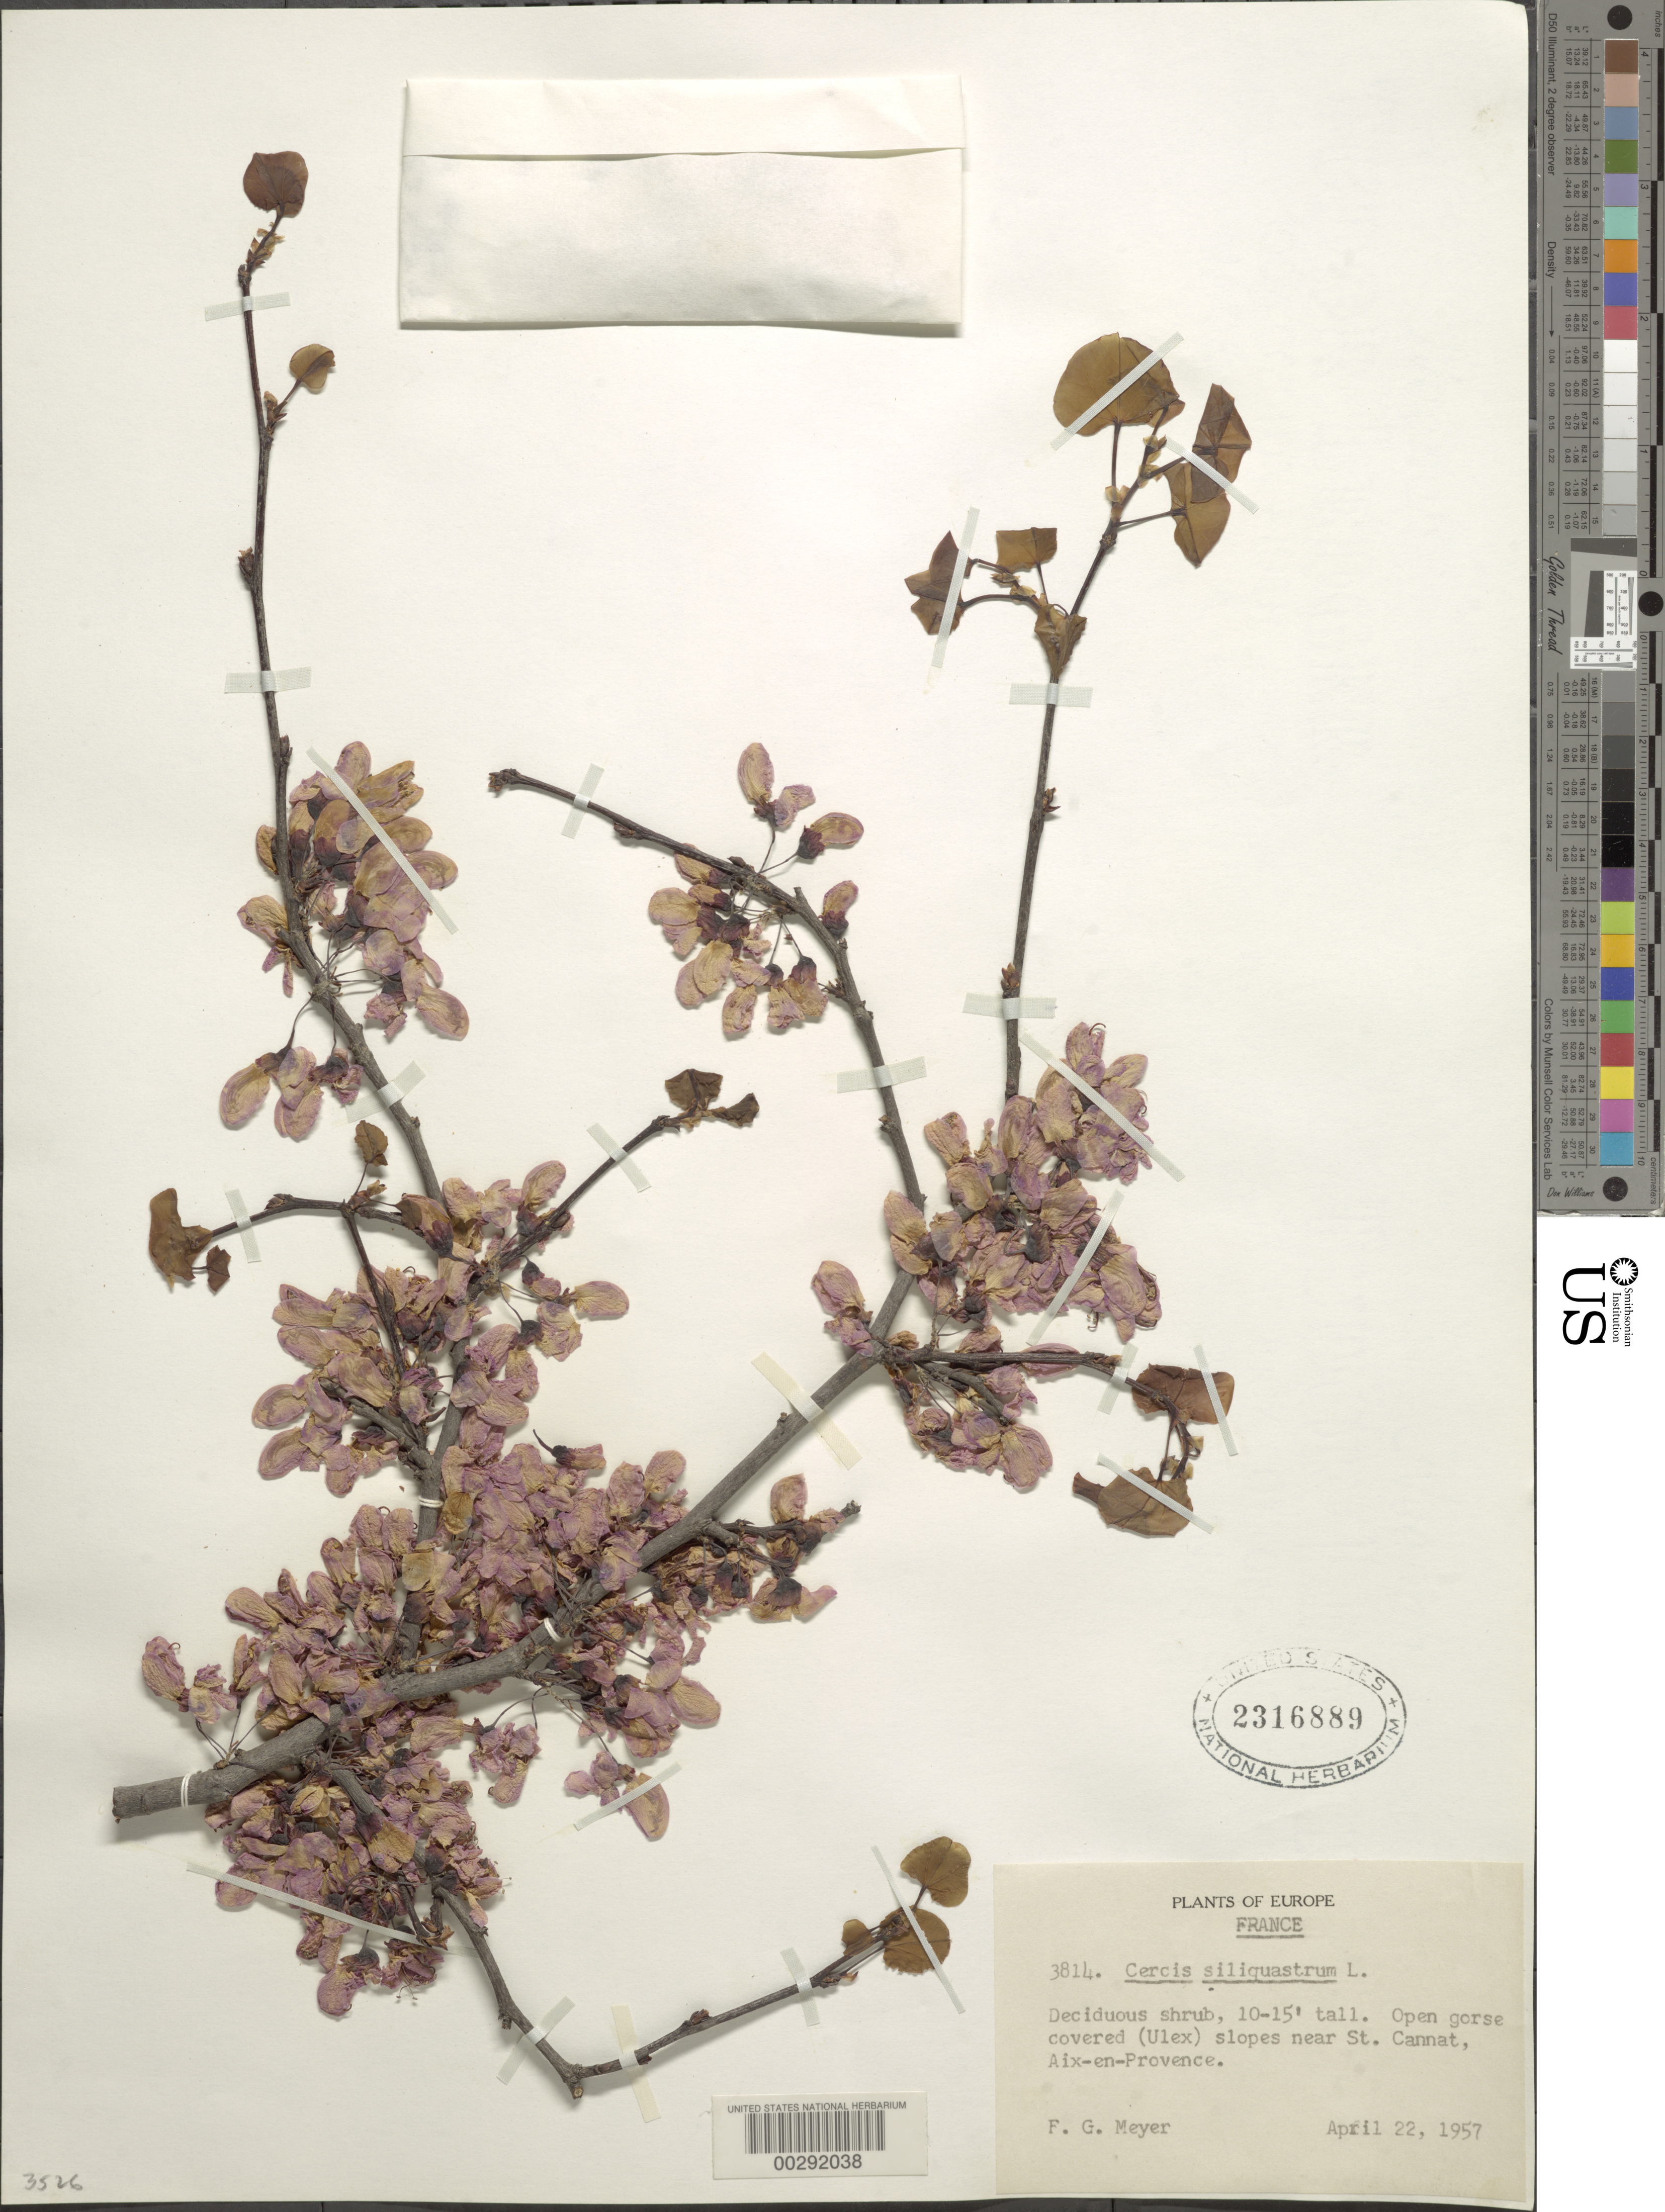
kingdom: Plantae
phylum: Tracheophyta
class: Magnoliopsida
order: Fabales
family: Fabaceae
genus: Cercis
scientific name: Cercis siliquastrum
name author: L.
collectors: F. G. Meyer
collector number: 3814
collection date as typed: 22 Apr 1957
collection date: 1957-04-22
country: France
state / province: Provence-Alpes-Côte d'Azur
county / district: Bouches-du-Rhône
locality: Near st. cannat, aix-en-provence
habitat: Open gorse covered (ulex) slopes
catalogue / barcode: US 2316889